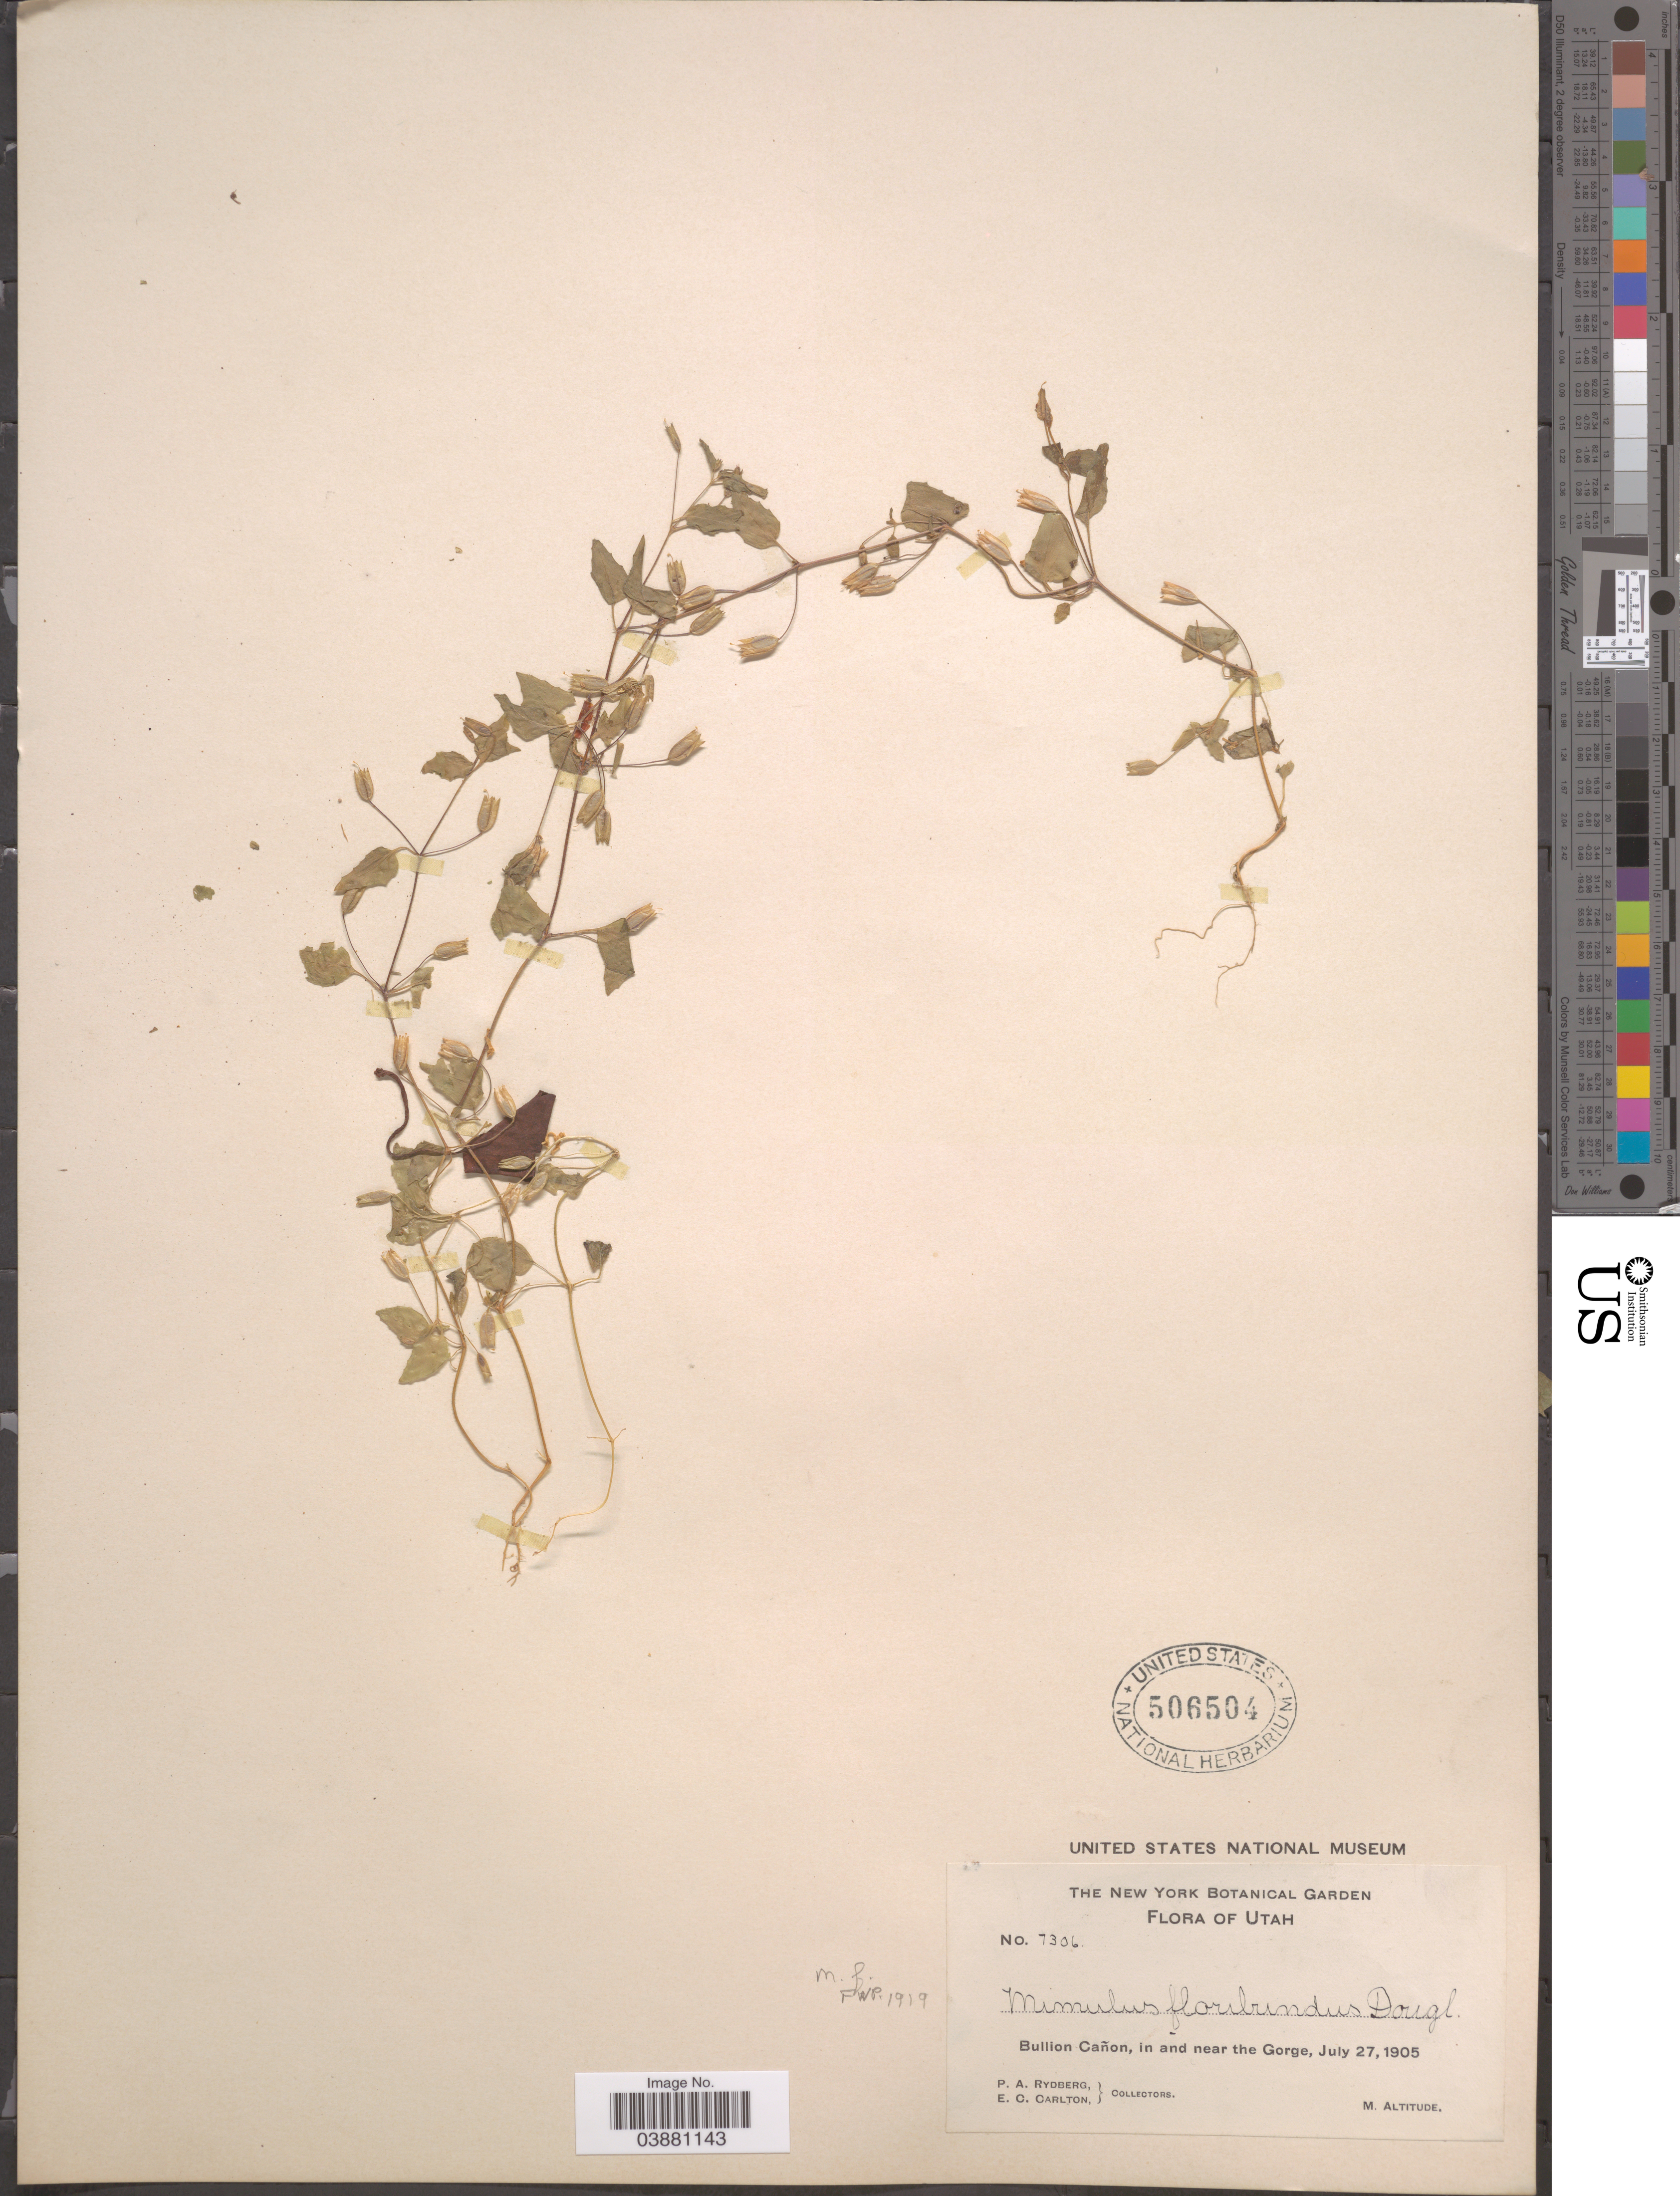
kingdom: Plantae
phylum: Tracheophyta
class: Magnoliopsida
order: Lamiales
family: Phrymaceae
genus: Mimulus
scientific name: Mimulus floribundus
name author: Douglas ex Lindl.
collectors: P. A. Rydberg & E. Carlton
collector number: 7306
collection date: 1905-07-27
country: United States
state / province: Utah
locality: Bullion Cañon, in and near the Gorge.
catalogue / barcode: US 506504